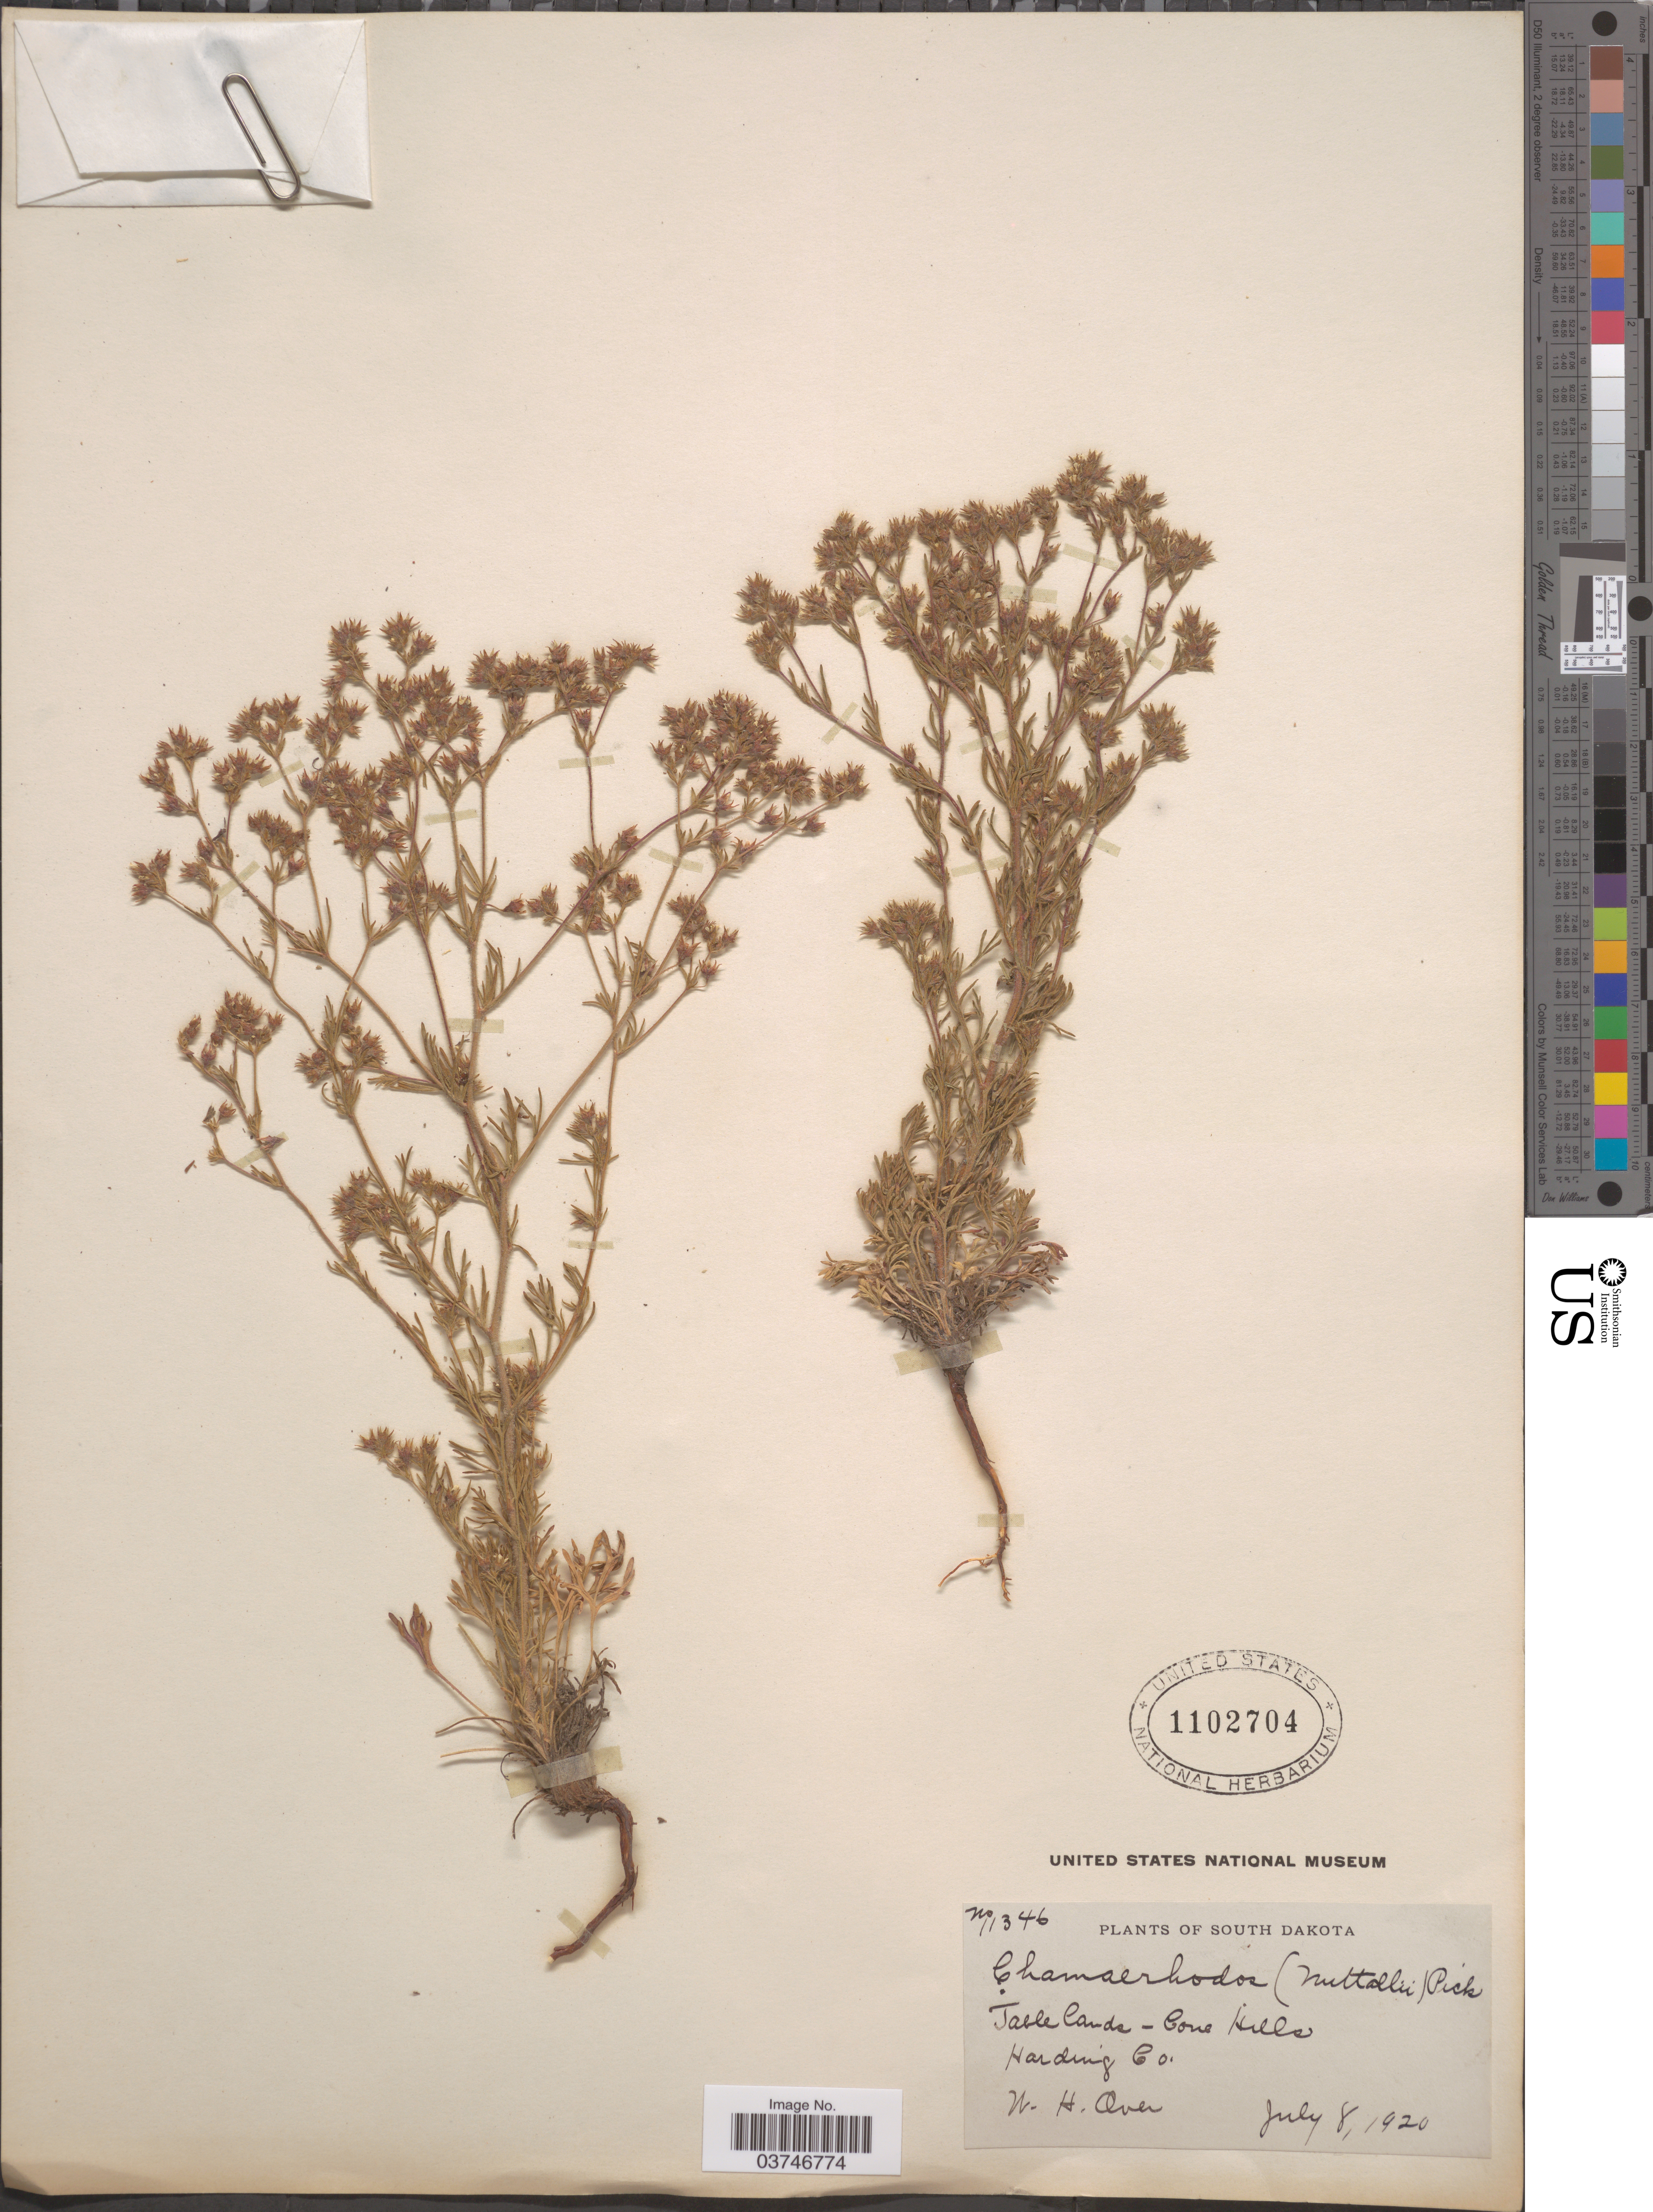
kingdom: Plantae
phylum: Tracheophyta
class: Magnoliopsida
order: Rosales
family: Rosaceae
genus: Chamaerhodos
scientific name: Chamaerhodos erecta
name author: (L.) Bunge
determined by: U.S. National Herbarium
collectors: W. Over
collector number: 11346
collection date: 1920-07-08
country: United States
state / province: South Dakota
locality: Table lands - Cone Hills. Harding Co.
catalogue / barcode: US 1102704